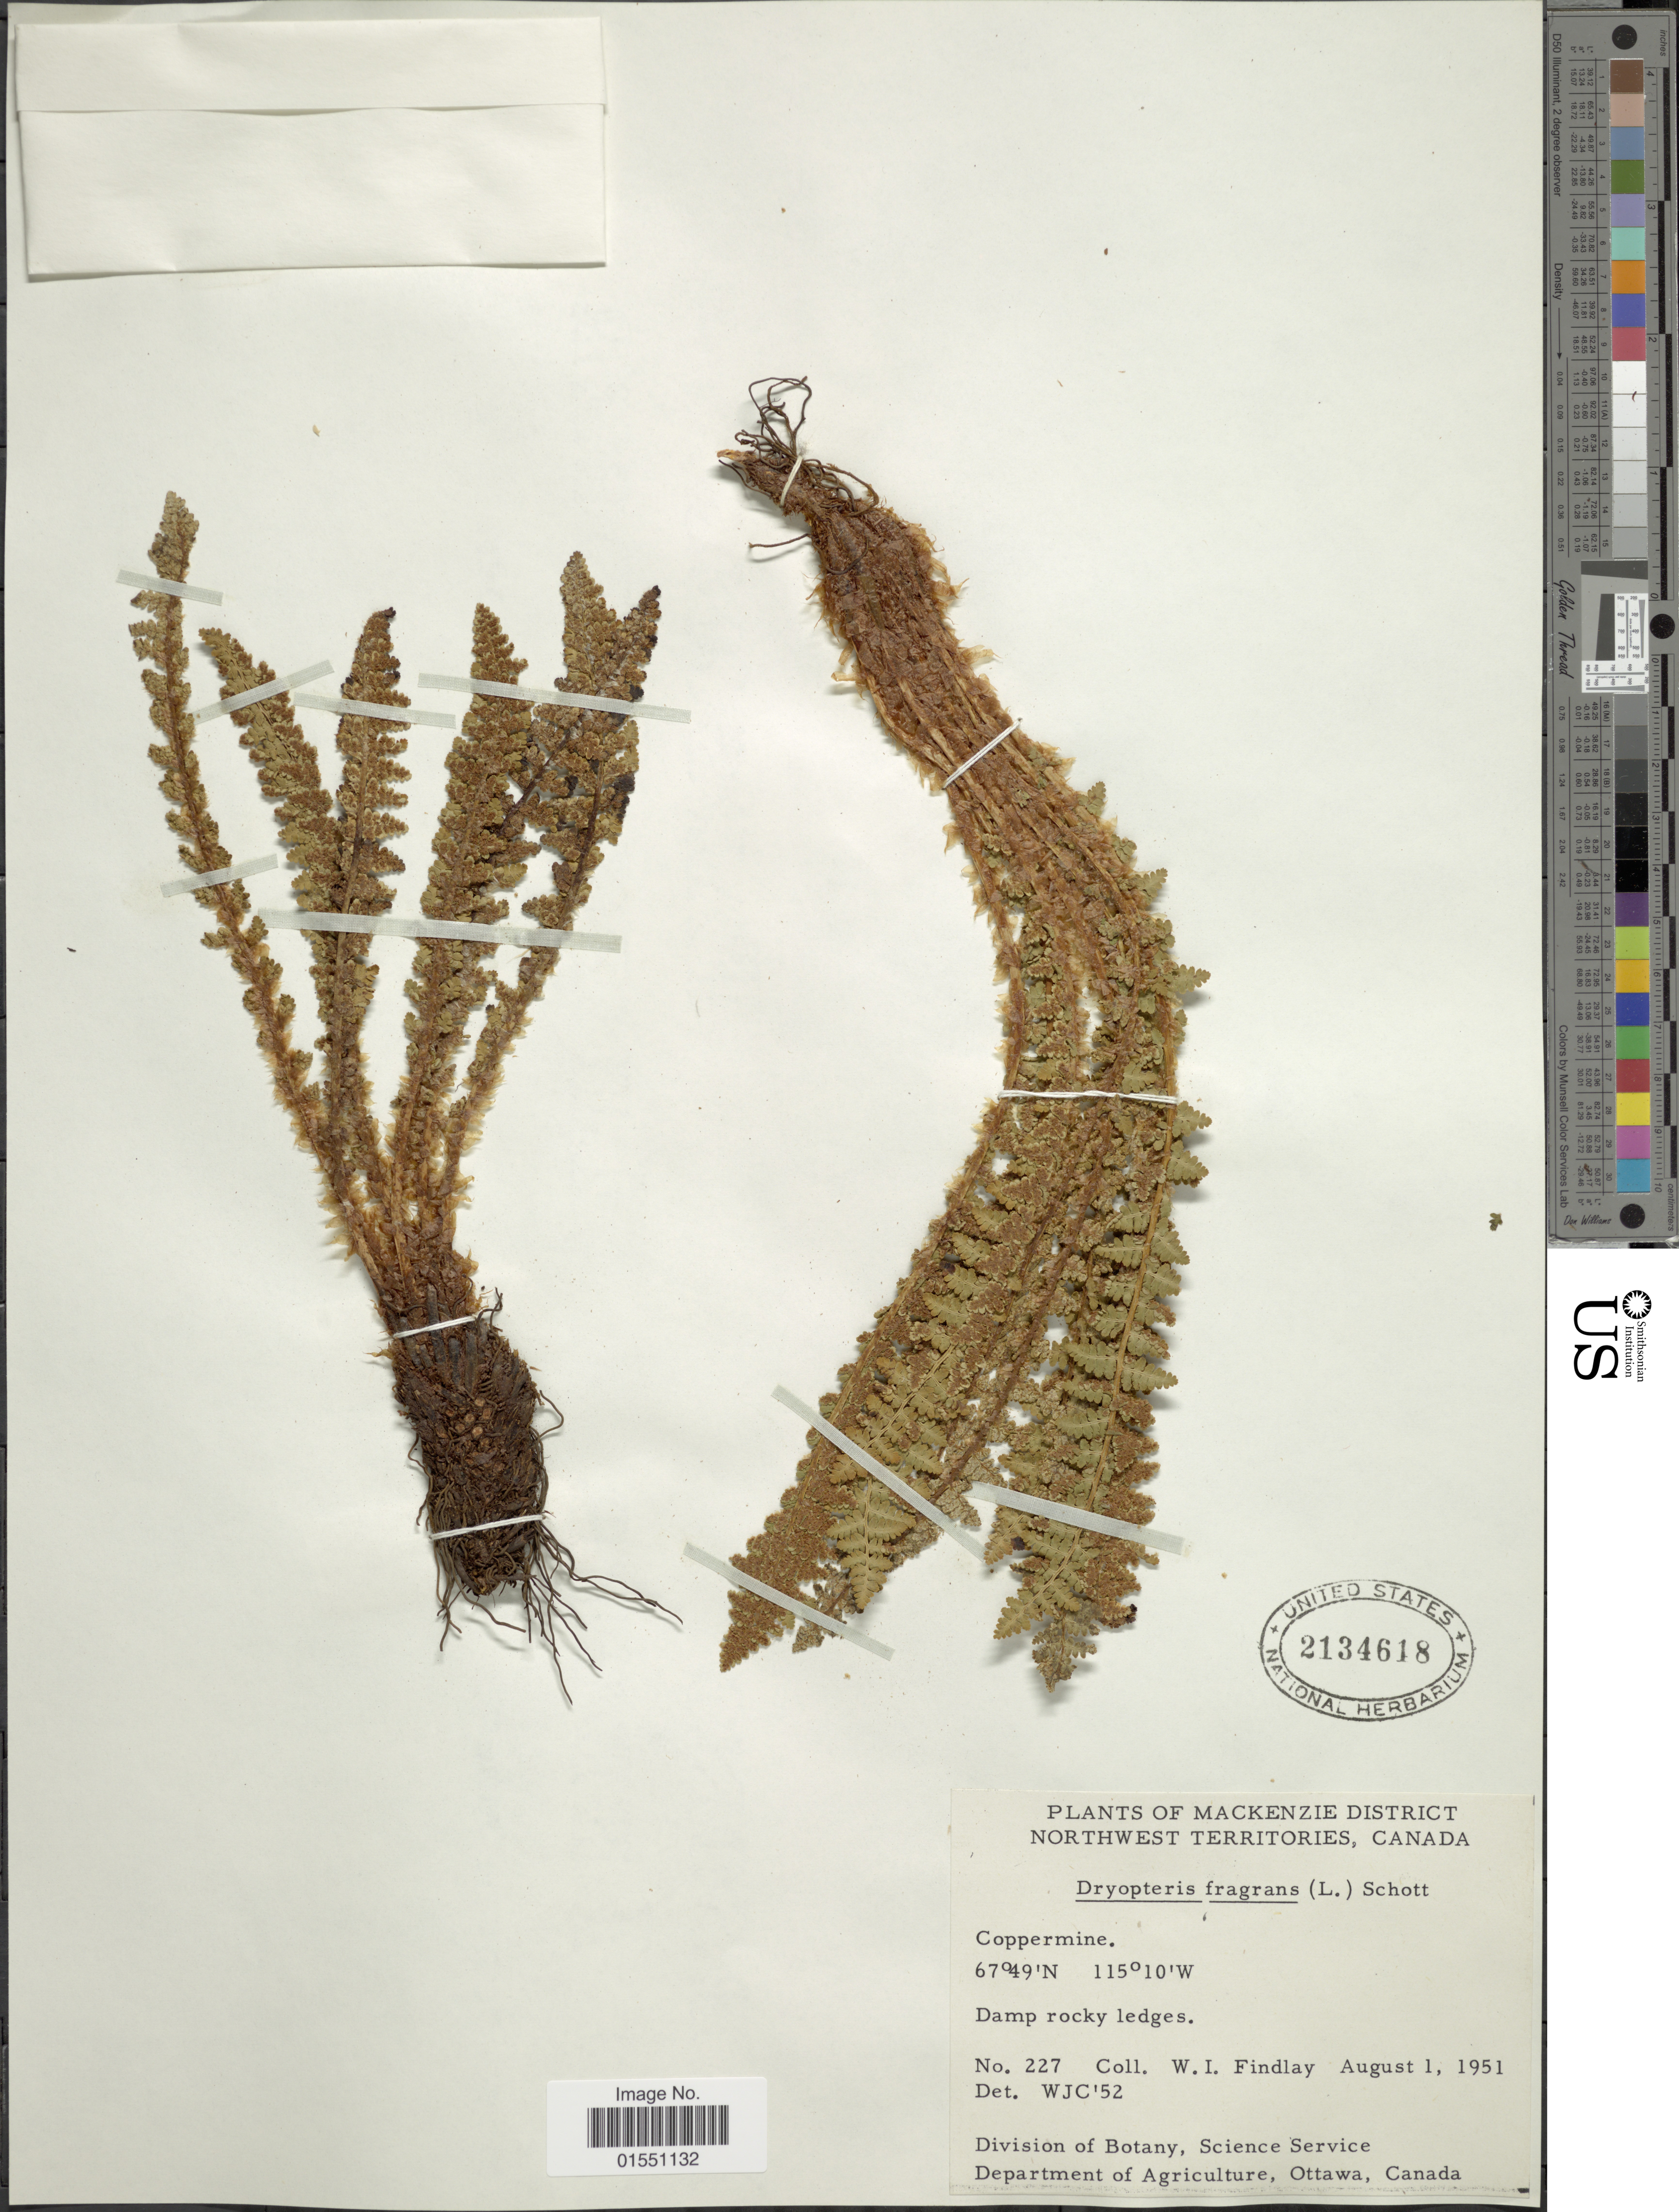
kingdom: Plantae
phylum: Tracheophyta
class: Polypodiopsida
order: Polypodiales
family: Dryopteridaceae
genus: Dryopteris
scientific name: Dryopteris fragrans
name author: (L.) Schott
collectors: W. Findlay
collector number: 227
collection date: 1951-08-01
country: Canada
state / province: Northwest Territories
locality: Mackenzie District. Coppermine. Damp rocky ledges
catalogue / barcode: US 2134618